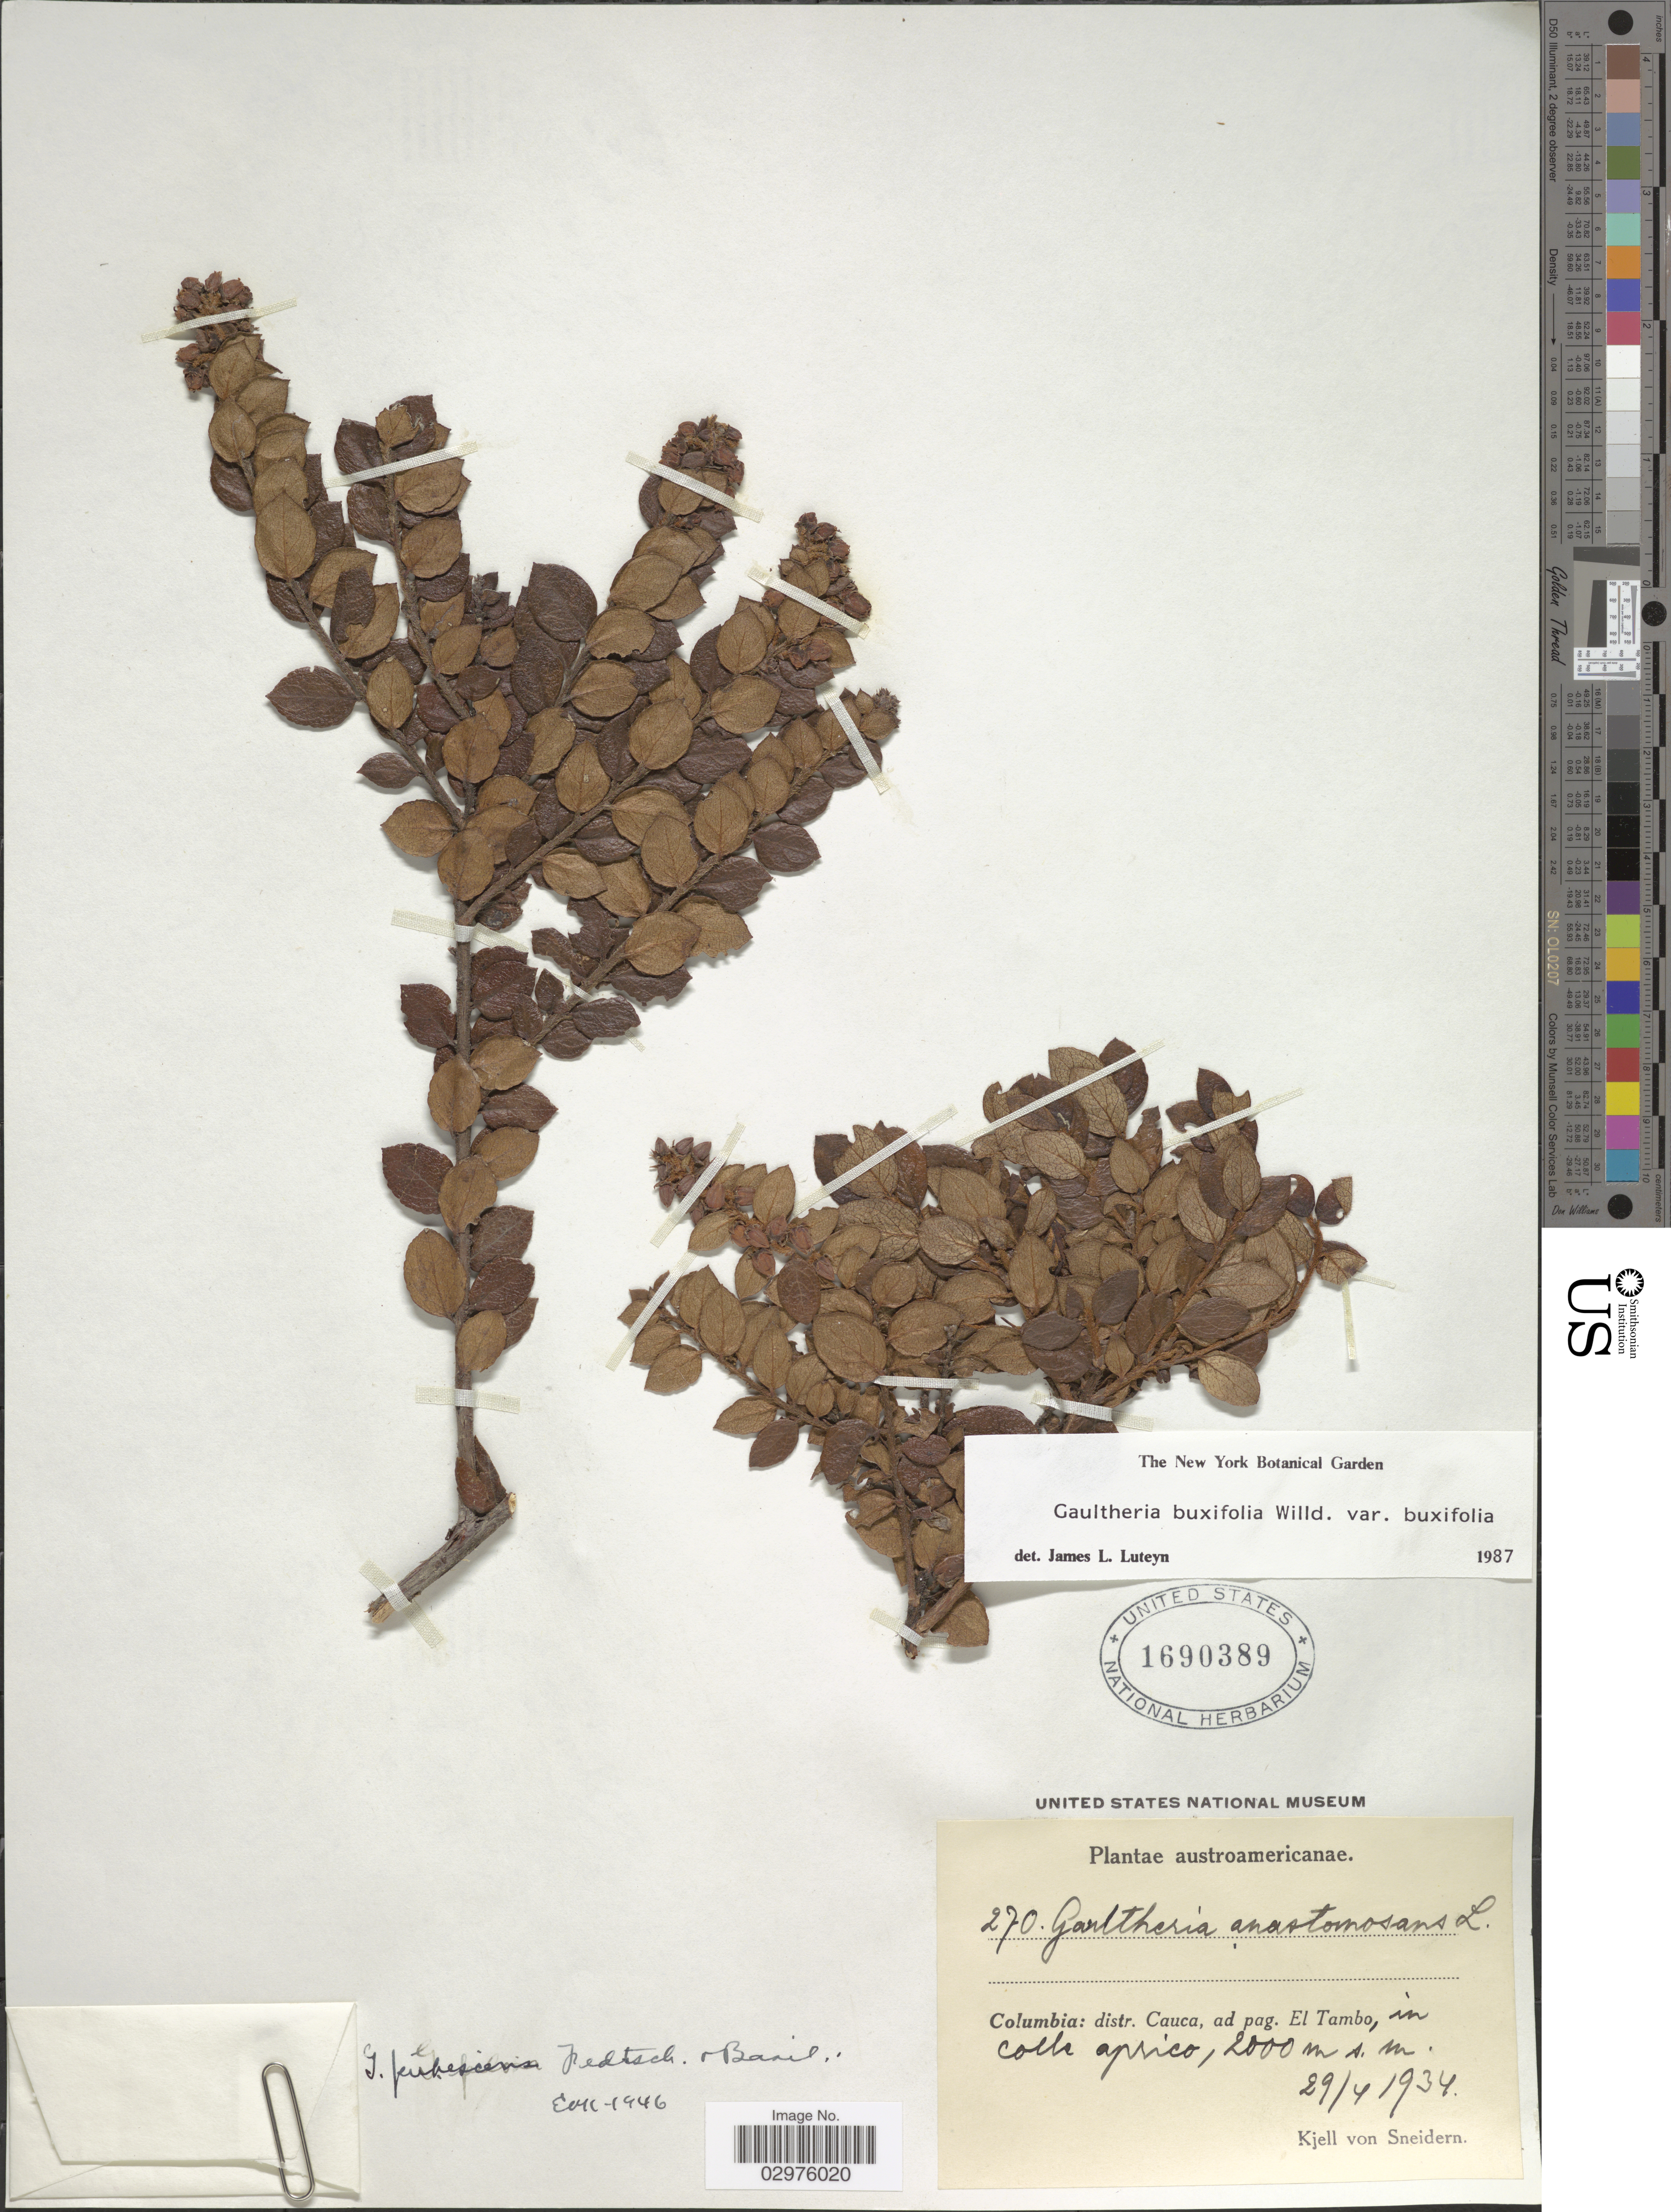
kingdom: Plantae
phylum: Tracheophyta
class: Magnoliopsida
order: Ericales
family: Ericaceae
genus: Gaultheria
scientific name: Gaultheria buxifolia var. buxifolia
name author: Willd.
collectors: K. von Sneidern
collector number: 270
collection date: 1934-04-29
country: Colombia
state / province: Cauca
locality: Ad pag. El Tambo, in colle aprico.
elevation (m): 2000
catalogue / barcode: US 1690389